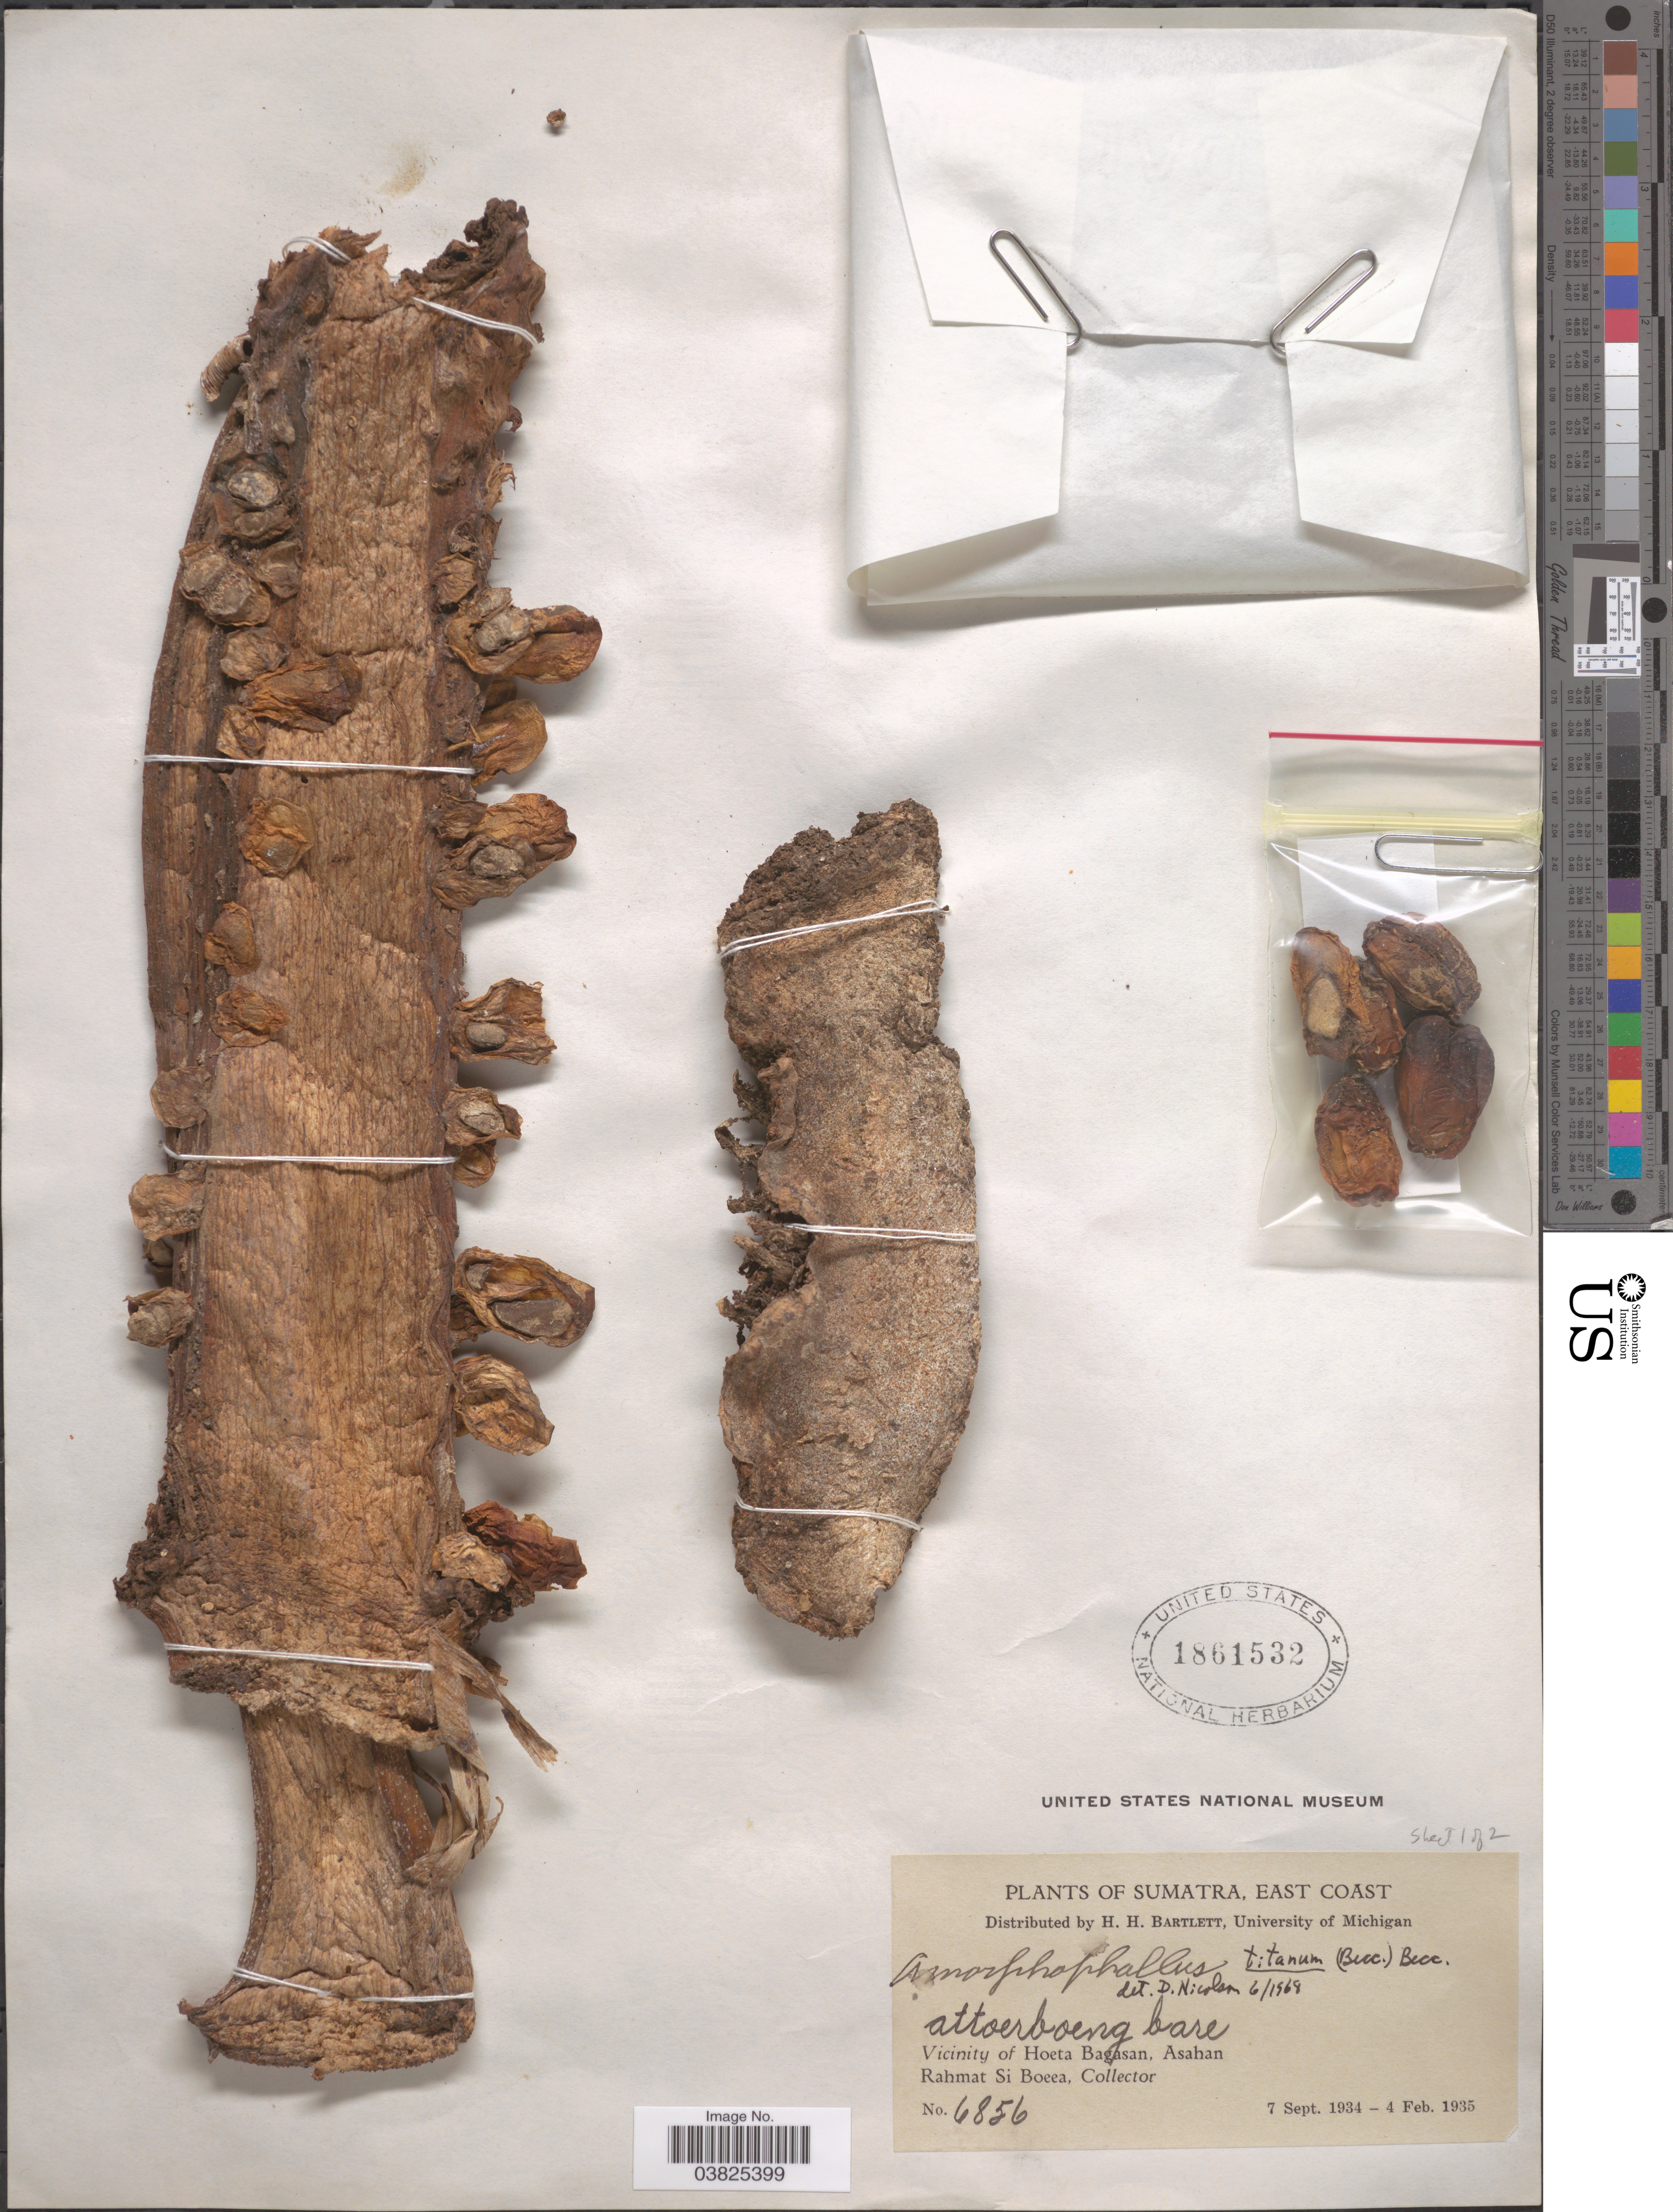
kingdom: Plantae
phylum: Tracheophyta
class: Liliopsida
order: Alismatales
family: Araceae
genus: Amorphophallus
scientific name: Amorphophallus titanum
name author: Becc.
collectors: Rahmat Si Boeea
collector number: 6856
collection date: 1934-09-07/1935-02-04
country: Indonesia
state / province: Sumatra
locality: East Coast. Vicinity of Hoeta Bagasan, Asahan.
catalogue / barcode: US 1861532